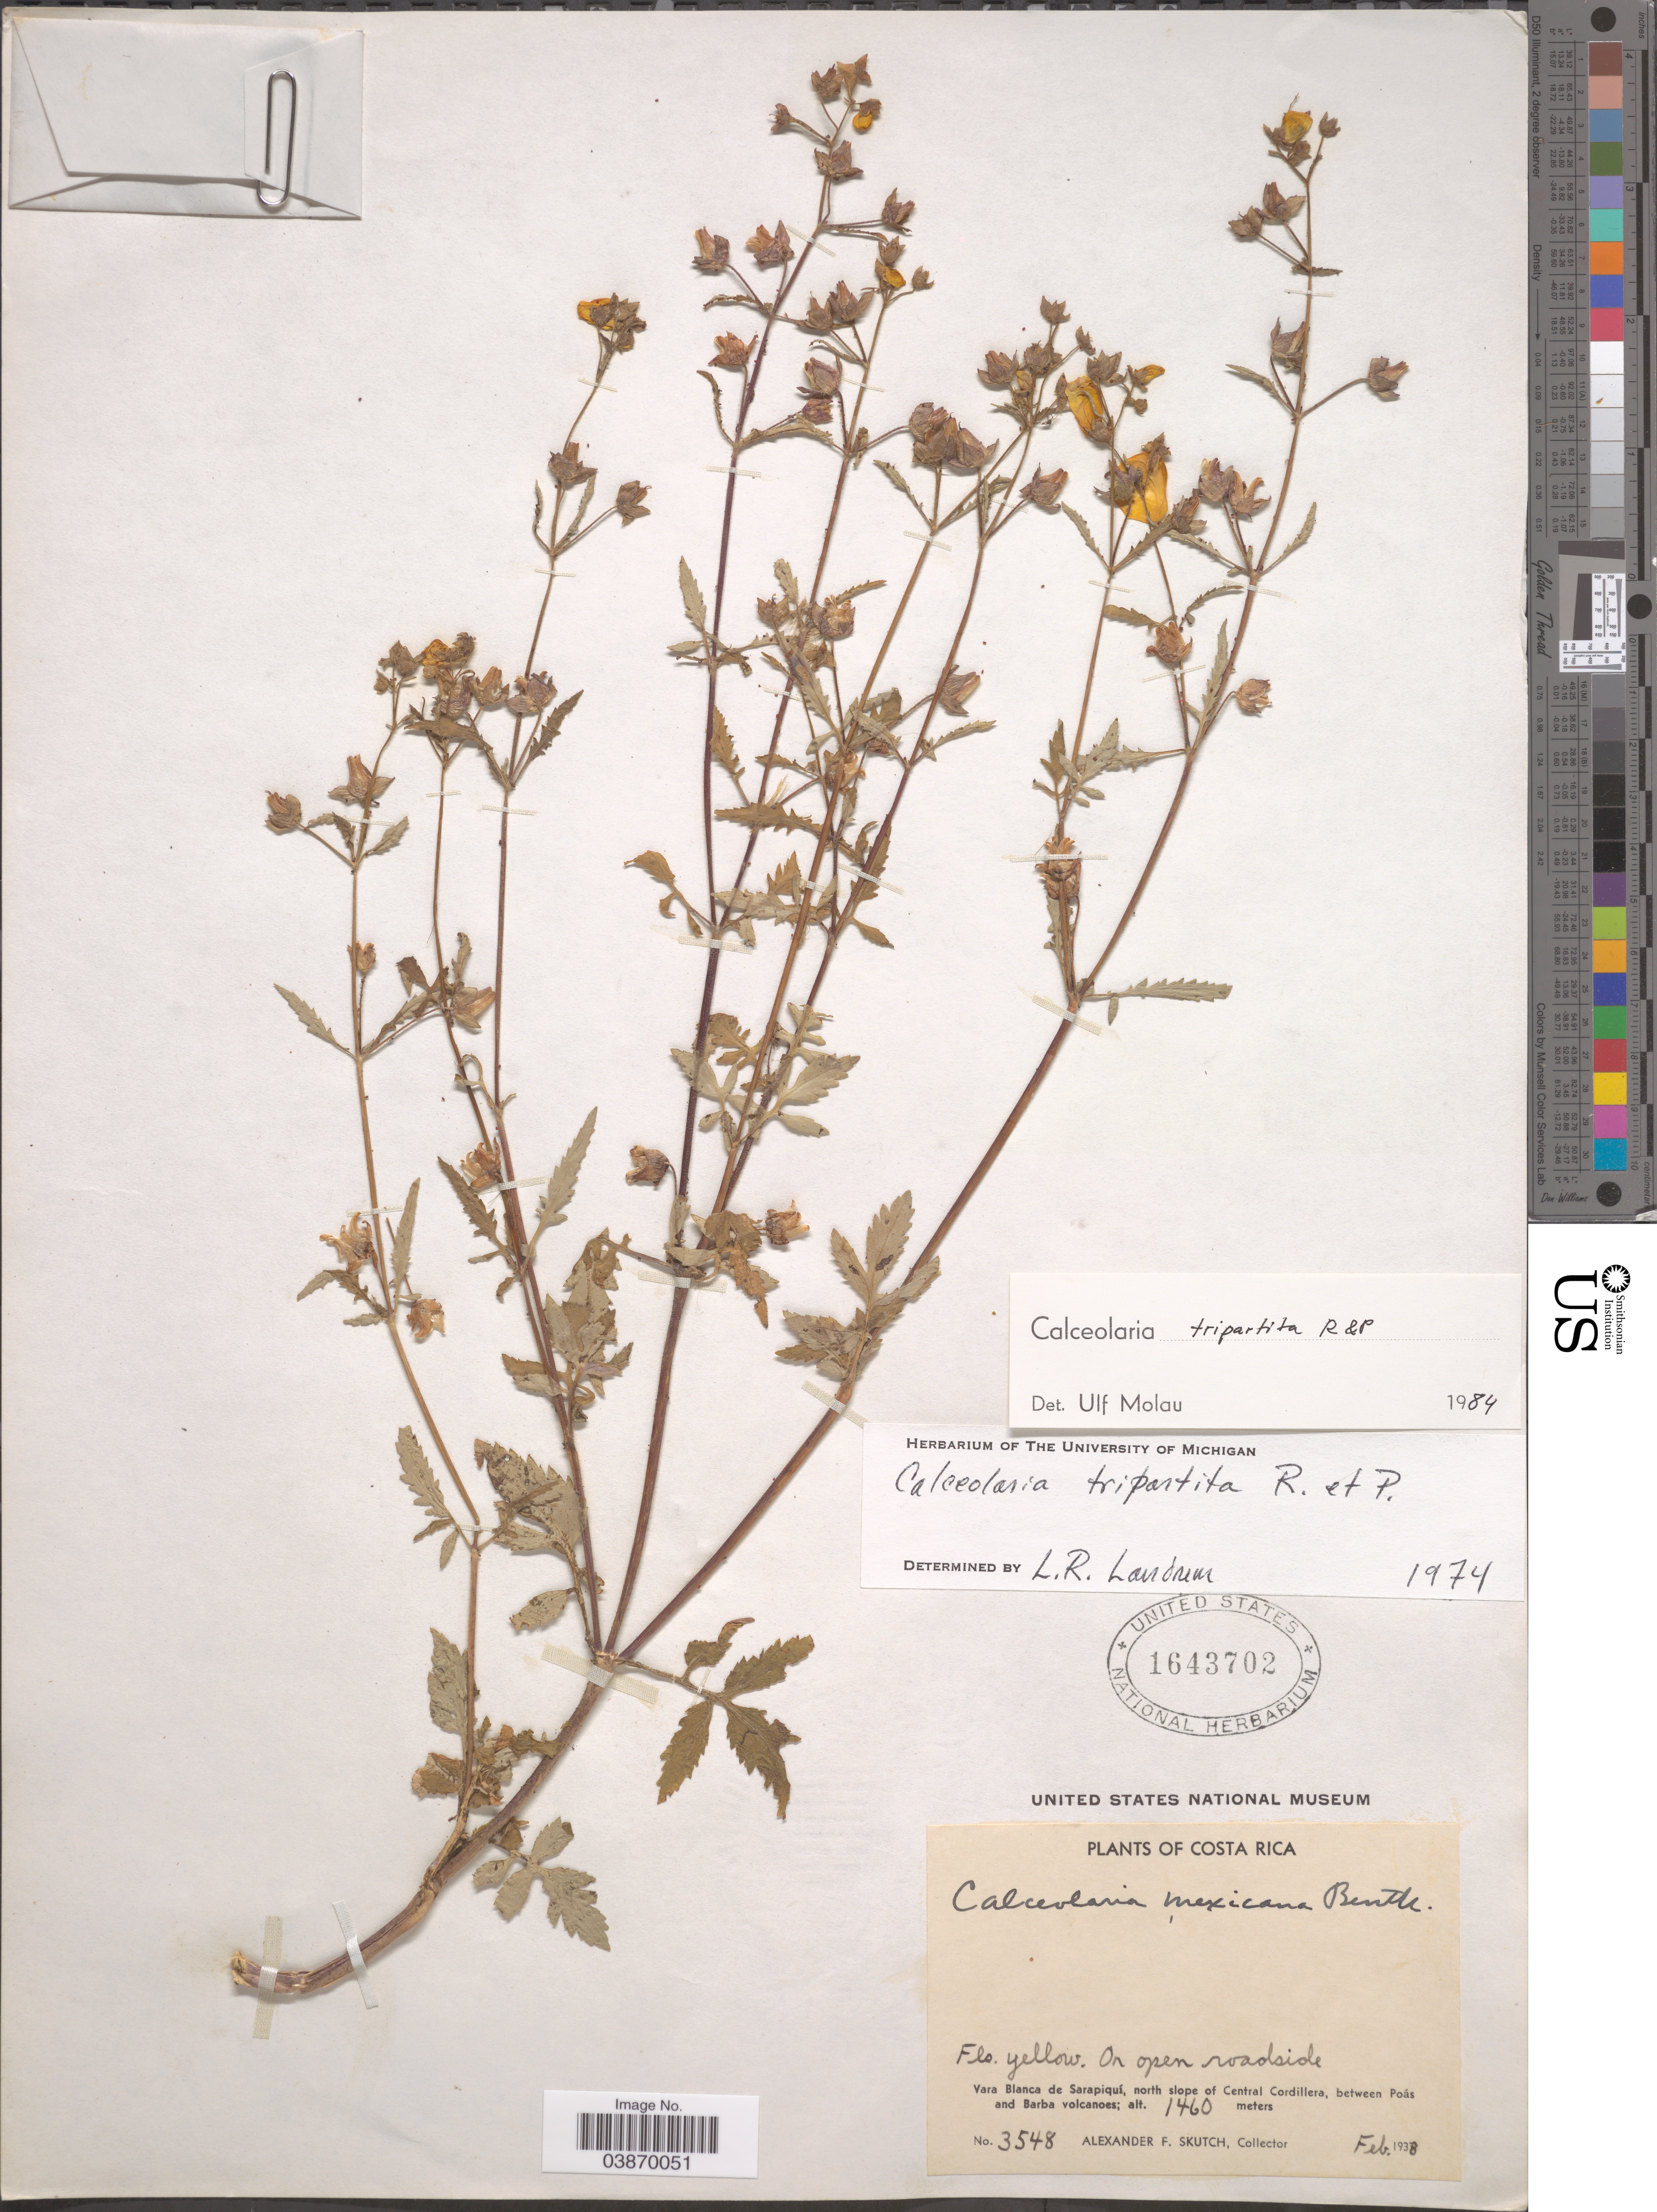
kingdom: Plantae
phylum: Tracheophyta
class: Magnoliopsida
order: Lamiales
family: Calceolariaceae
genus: Calceolaria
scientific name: Calceolaria tripartita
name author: Ruiz & Pav.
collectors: A. F. Skutch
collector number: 3548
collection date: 1938-02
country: Costa Rica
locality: Vara Blanca de Sarapiquí, north slope of Central Cordillera, between Poás and Barba volcanoes.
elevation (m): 1460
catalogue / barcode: US 1643702